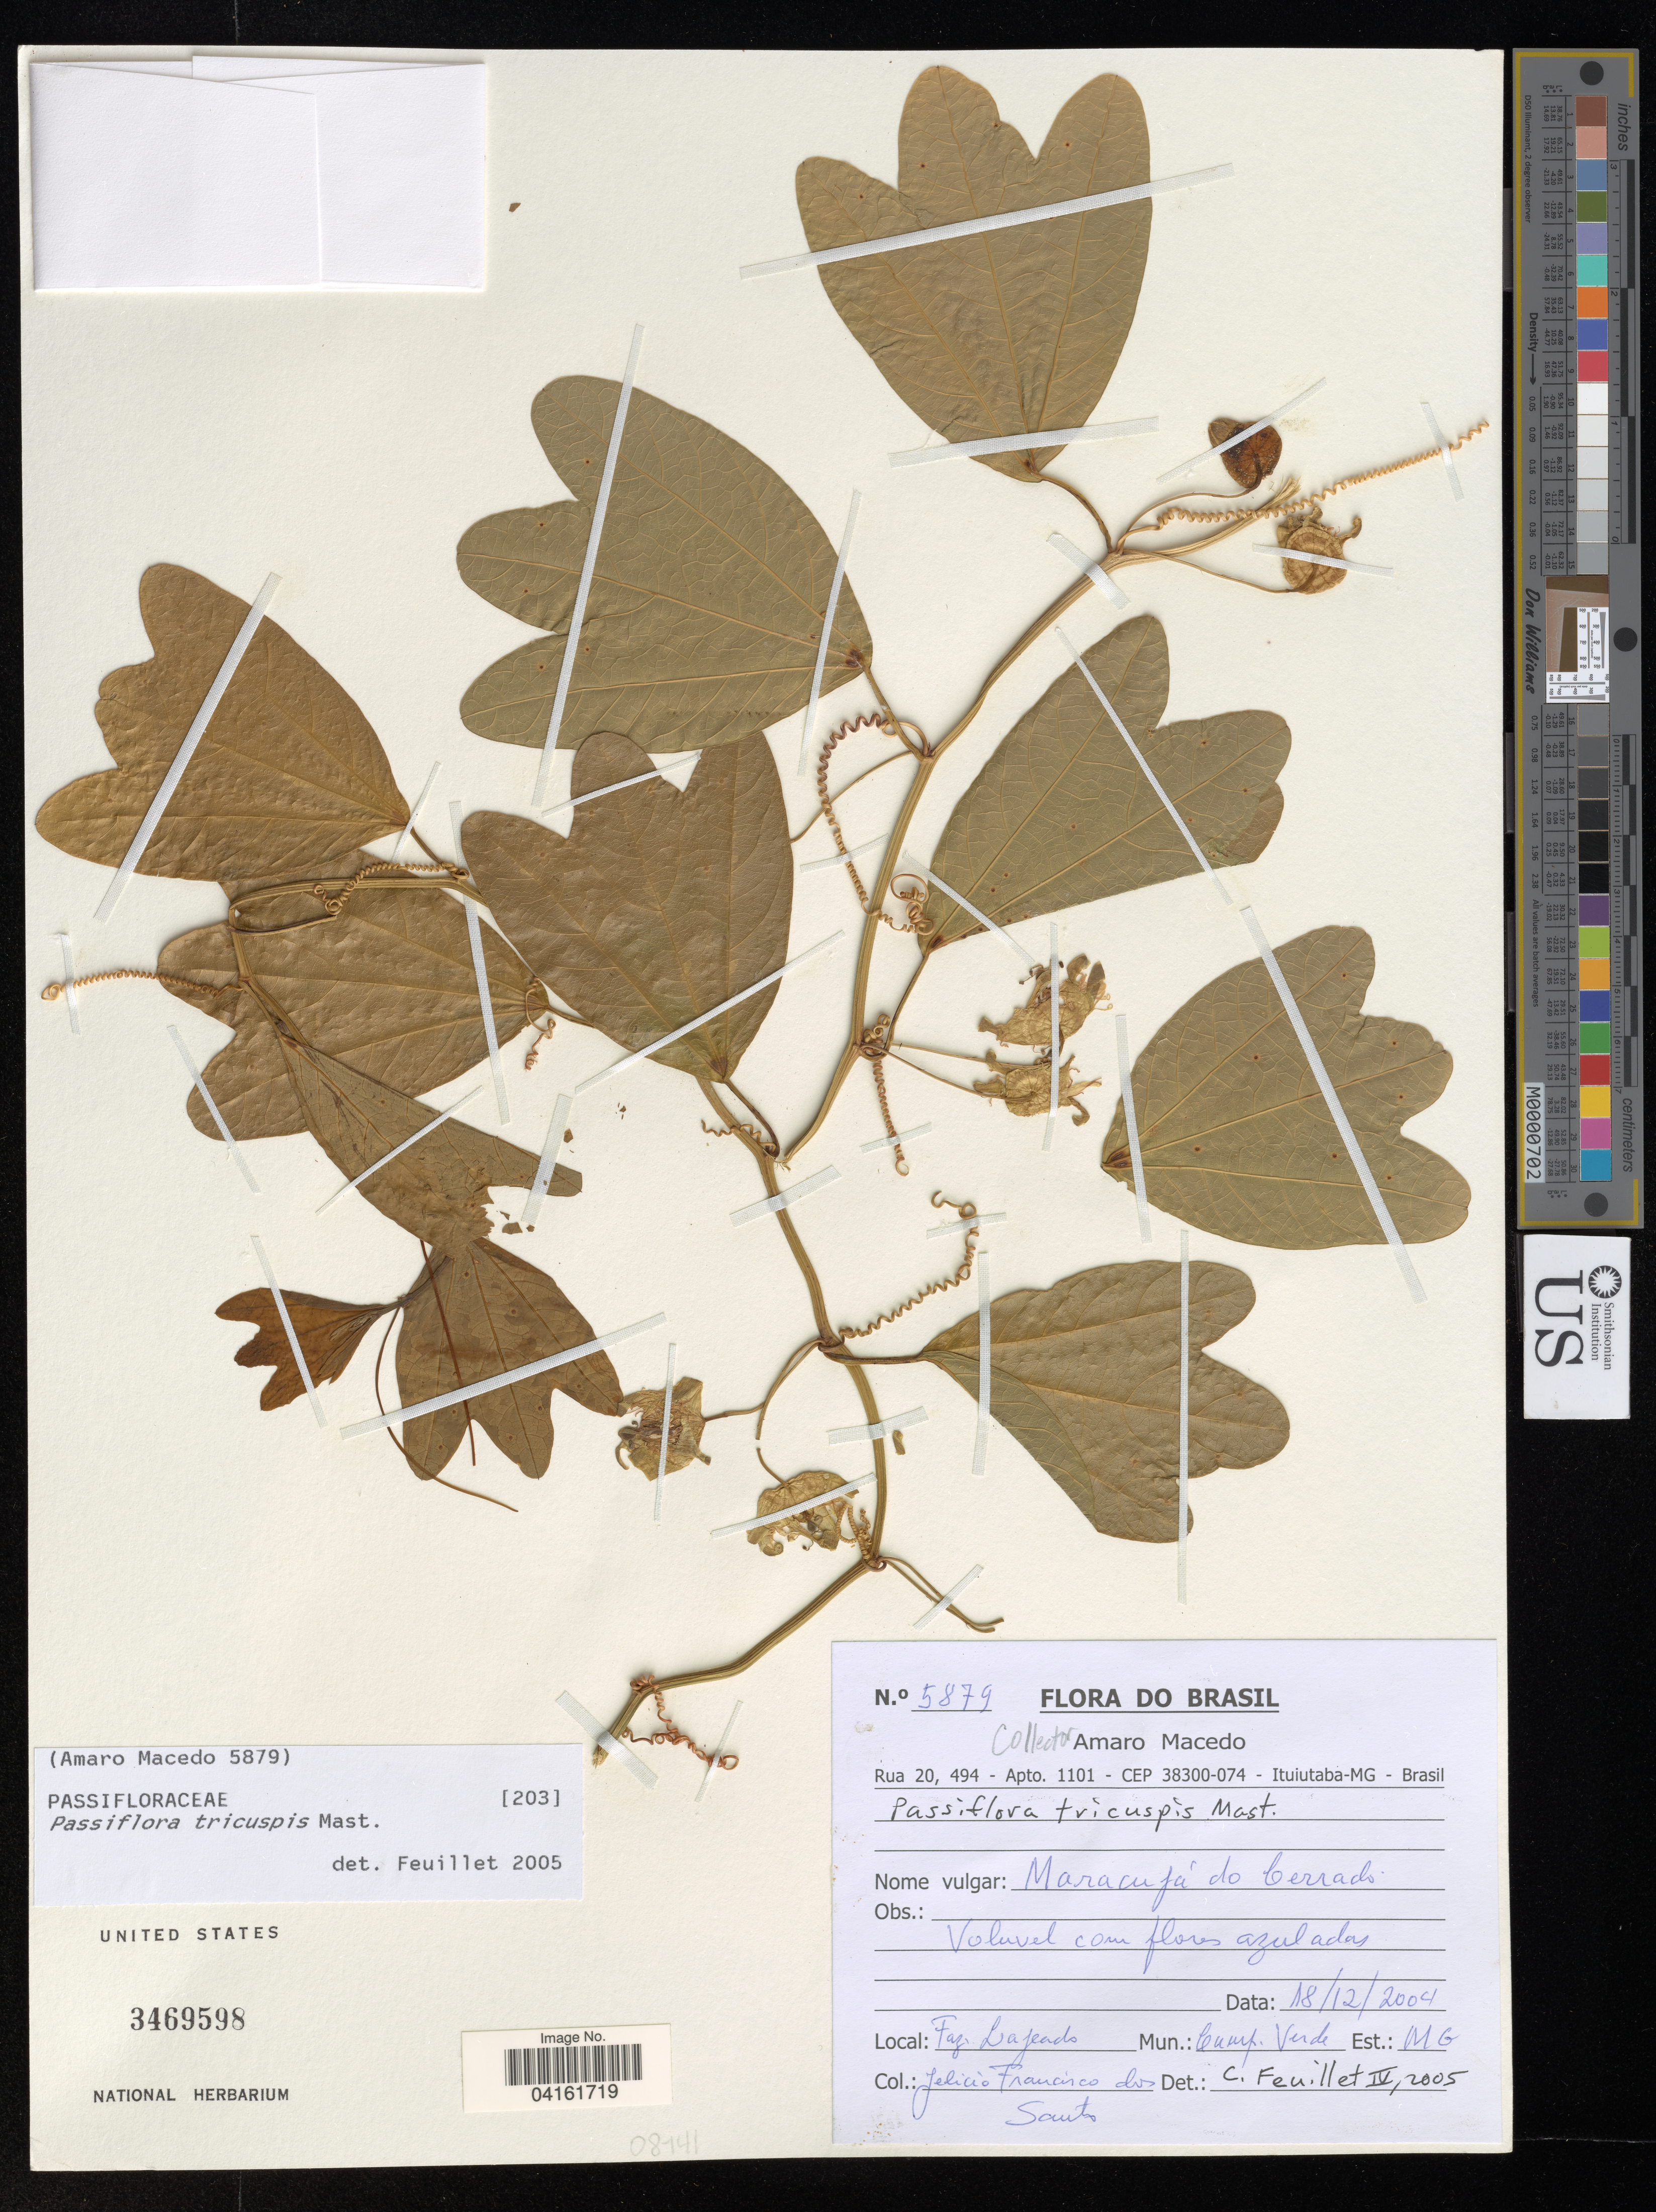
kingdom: Plantae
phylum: Tracheophyta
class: Magnoliopsida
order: Malpighiales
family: Passifloraceae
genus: Passiflora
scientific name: Passiflora tricuspis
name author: Mast.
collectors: J. F. Santos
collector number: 5879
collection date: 2004-12-18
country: Brazil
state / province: Minas Gerais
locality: Mun. Camp Verde. Faz. Lazeado*.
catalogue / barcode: US 3469598